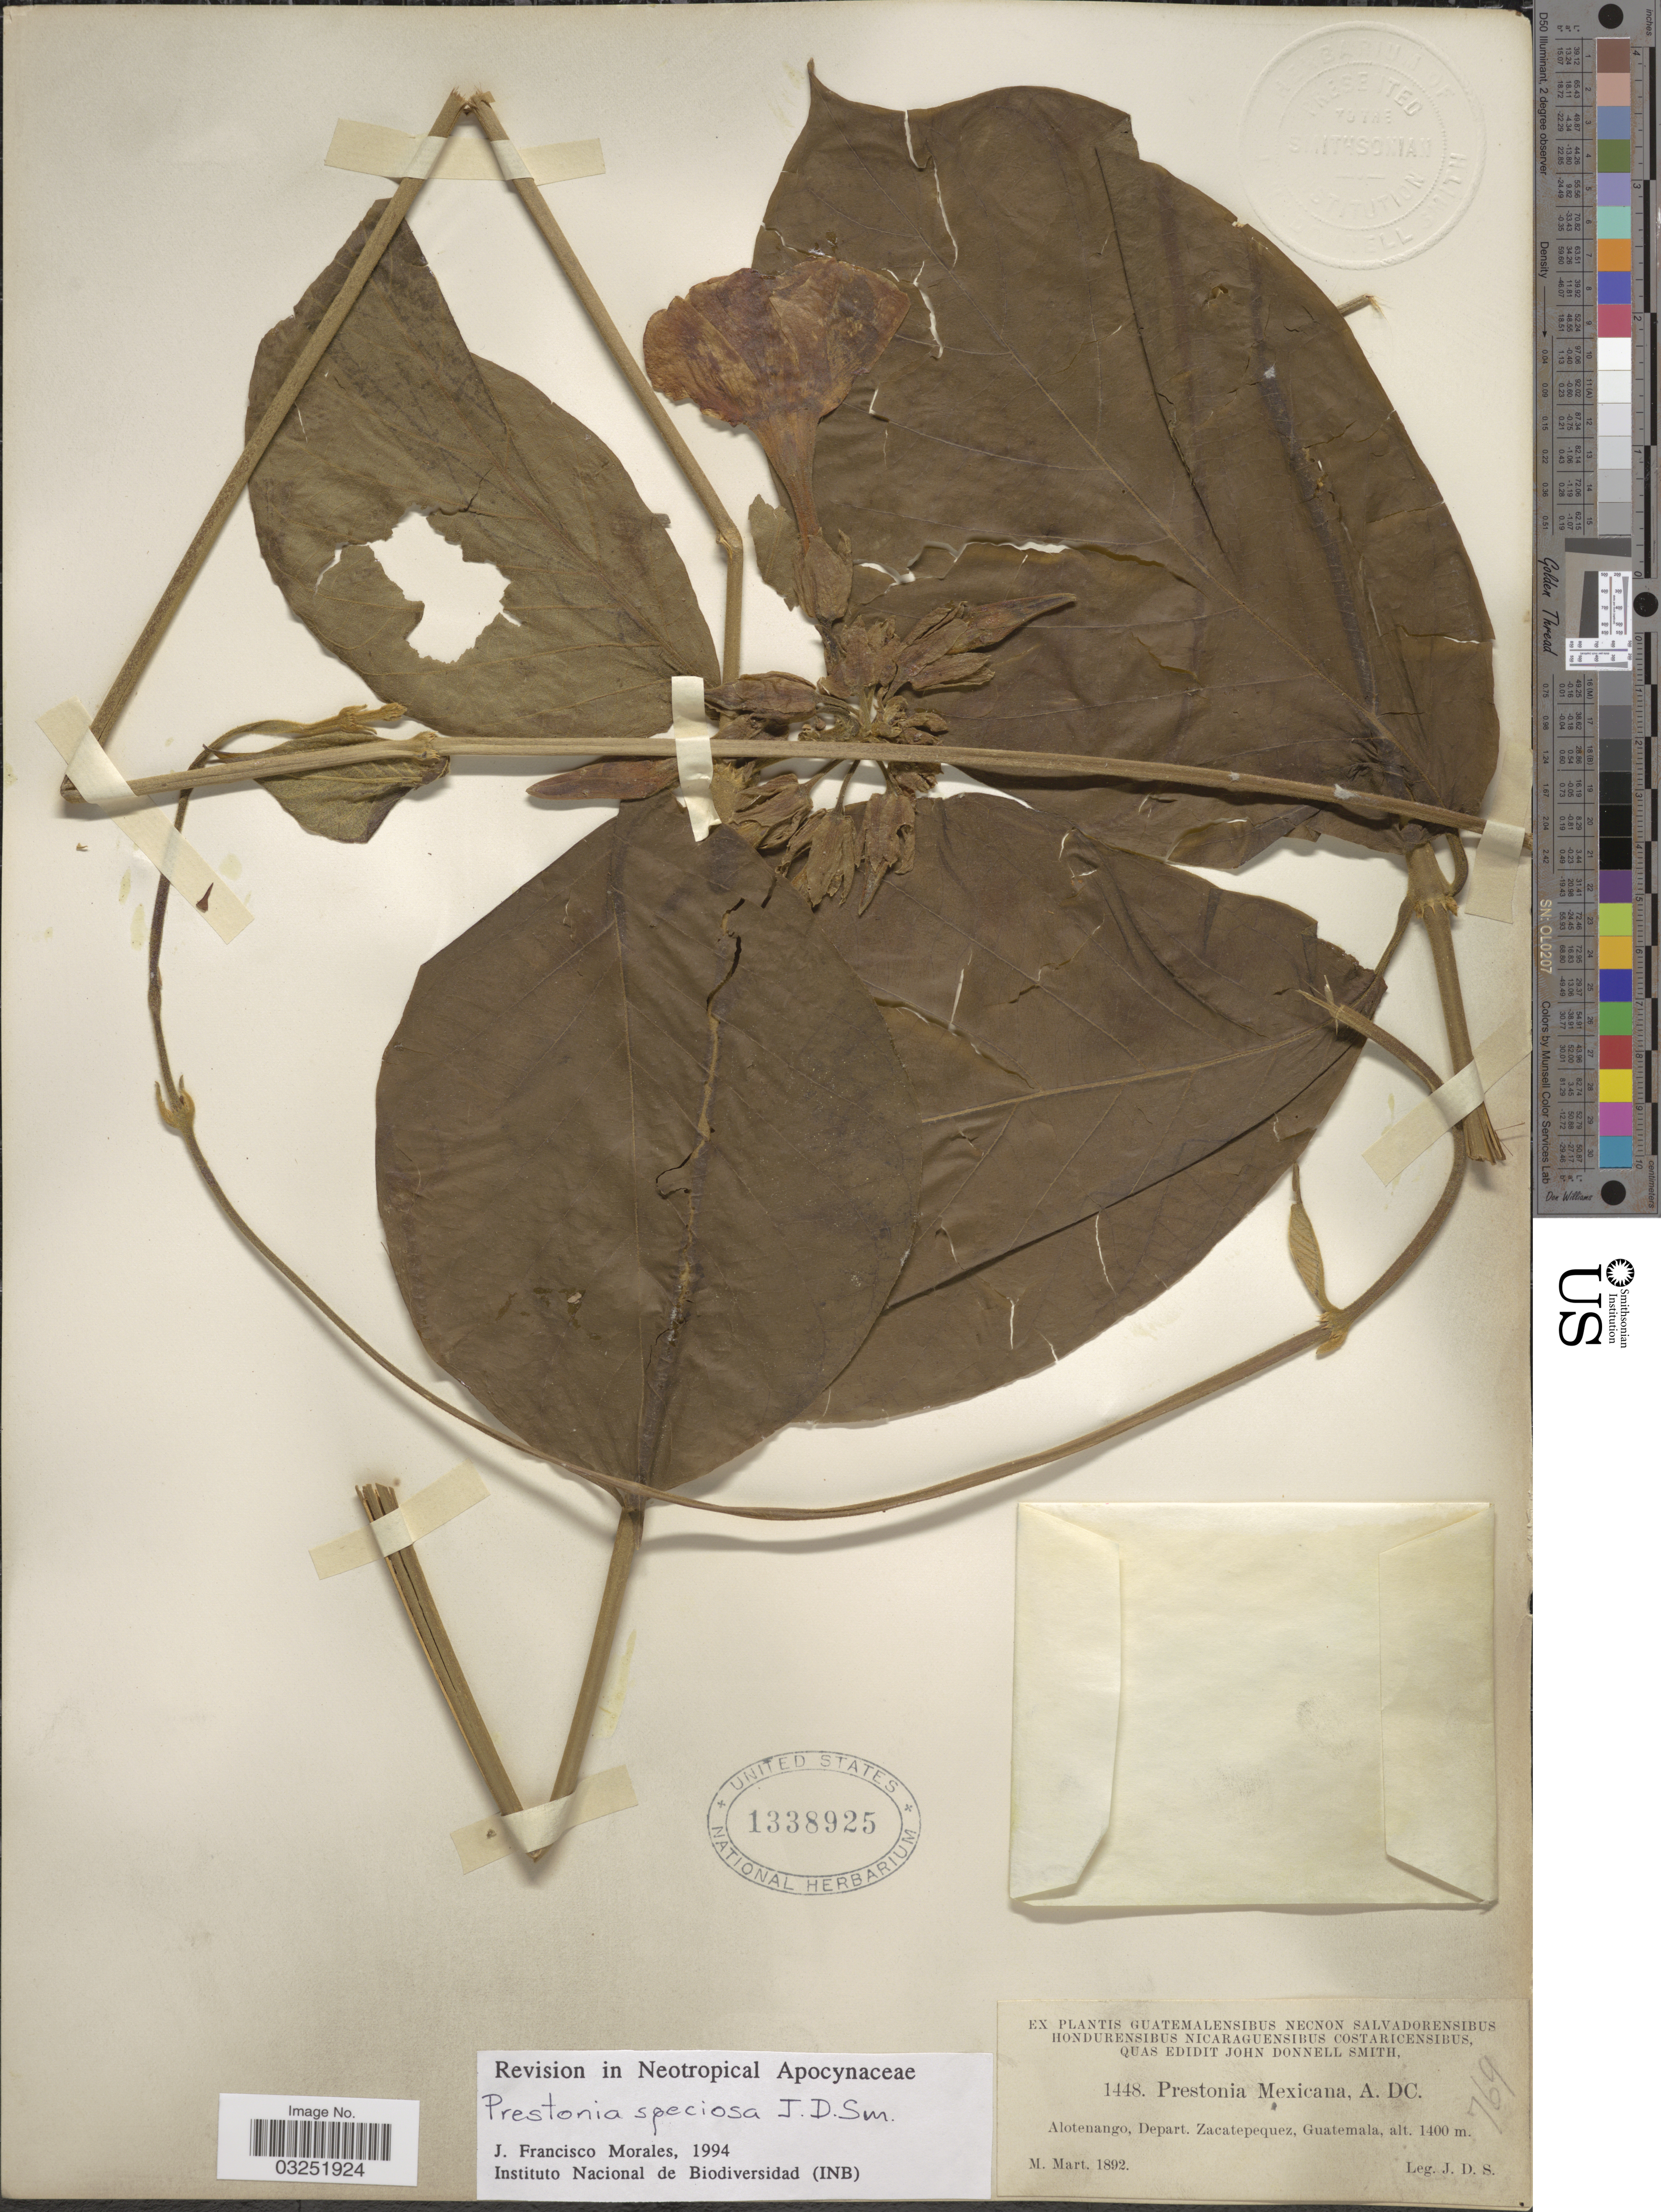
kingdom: Plantae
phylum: Tracheophyta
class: Magnoliopsida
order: Gentianales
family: Apocynaceae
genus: Prestonia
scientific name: Prestonia speciosa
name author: Donn. Sm.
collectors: J. Donnell Smith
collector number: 1448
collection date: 1892-03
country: Guatemala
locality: Alotenango, Depart. Zacatepequez.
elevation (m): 1400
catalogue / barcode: US 1338925